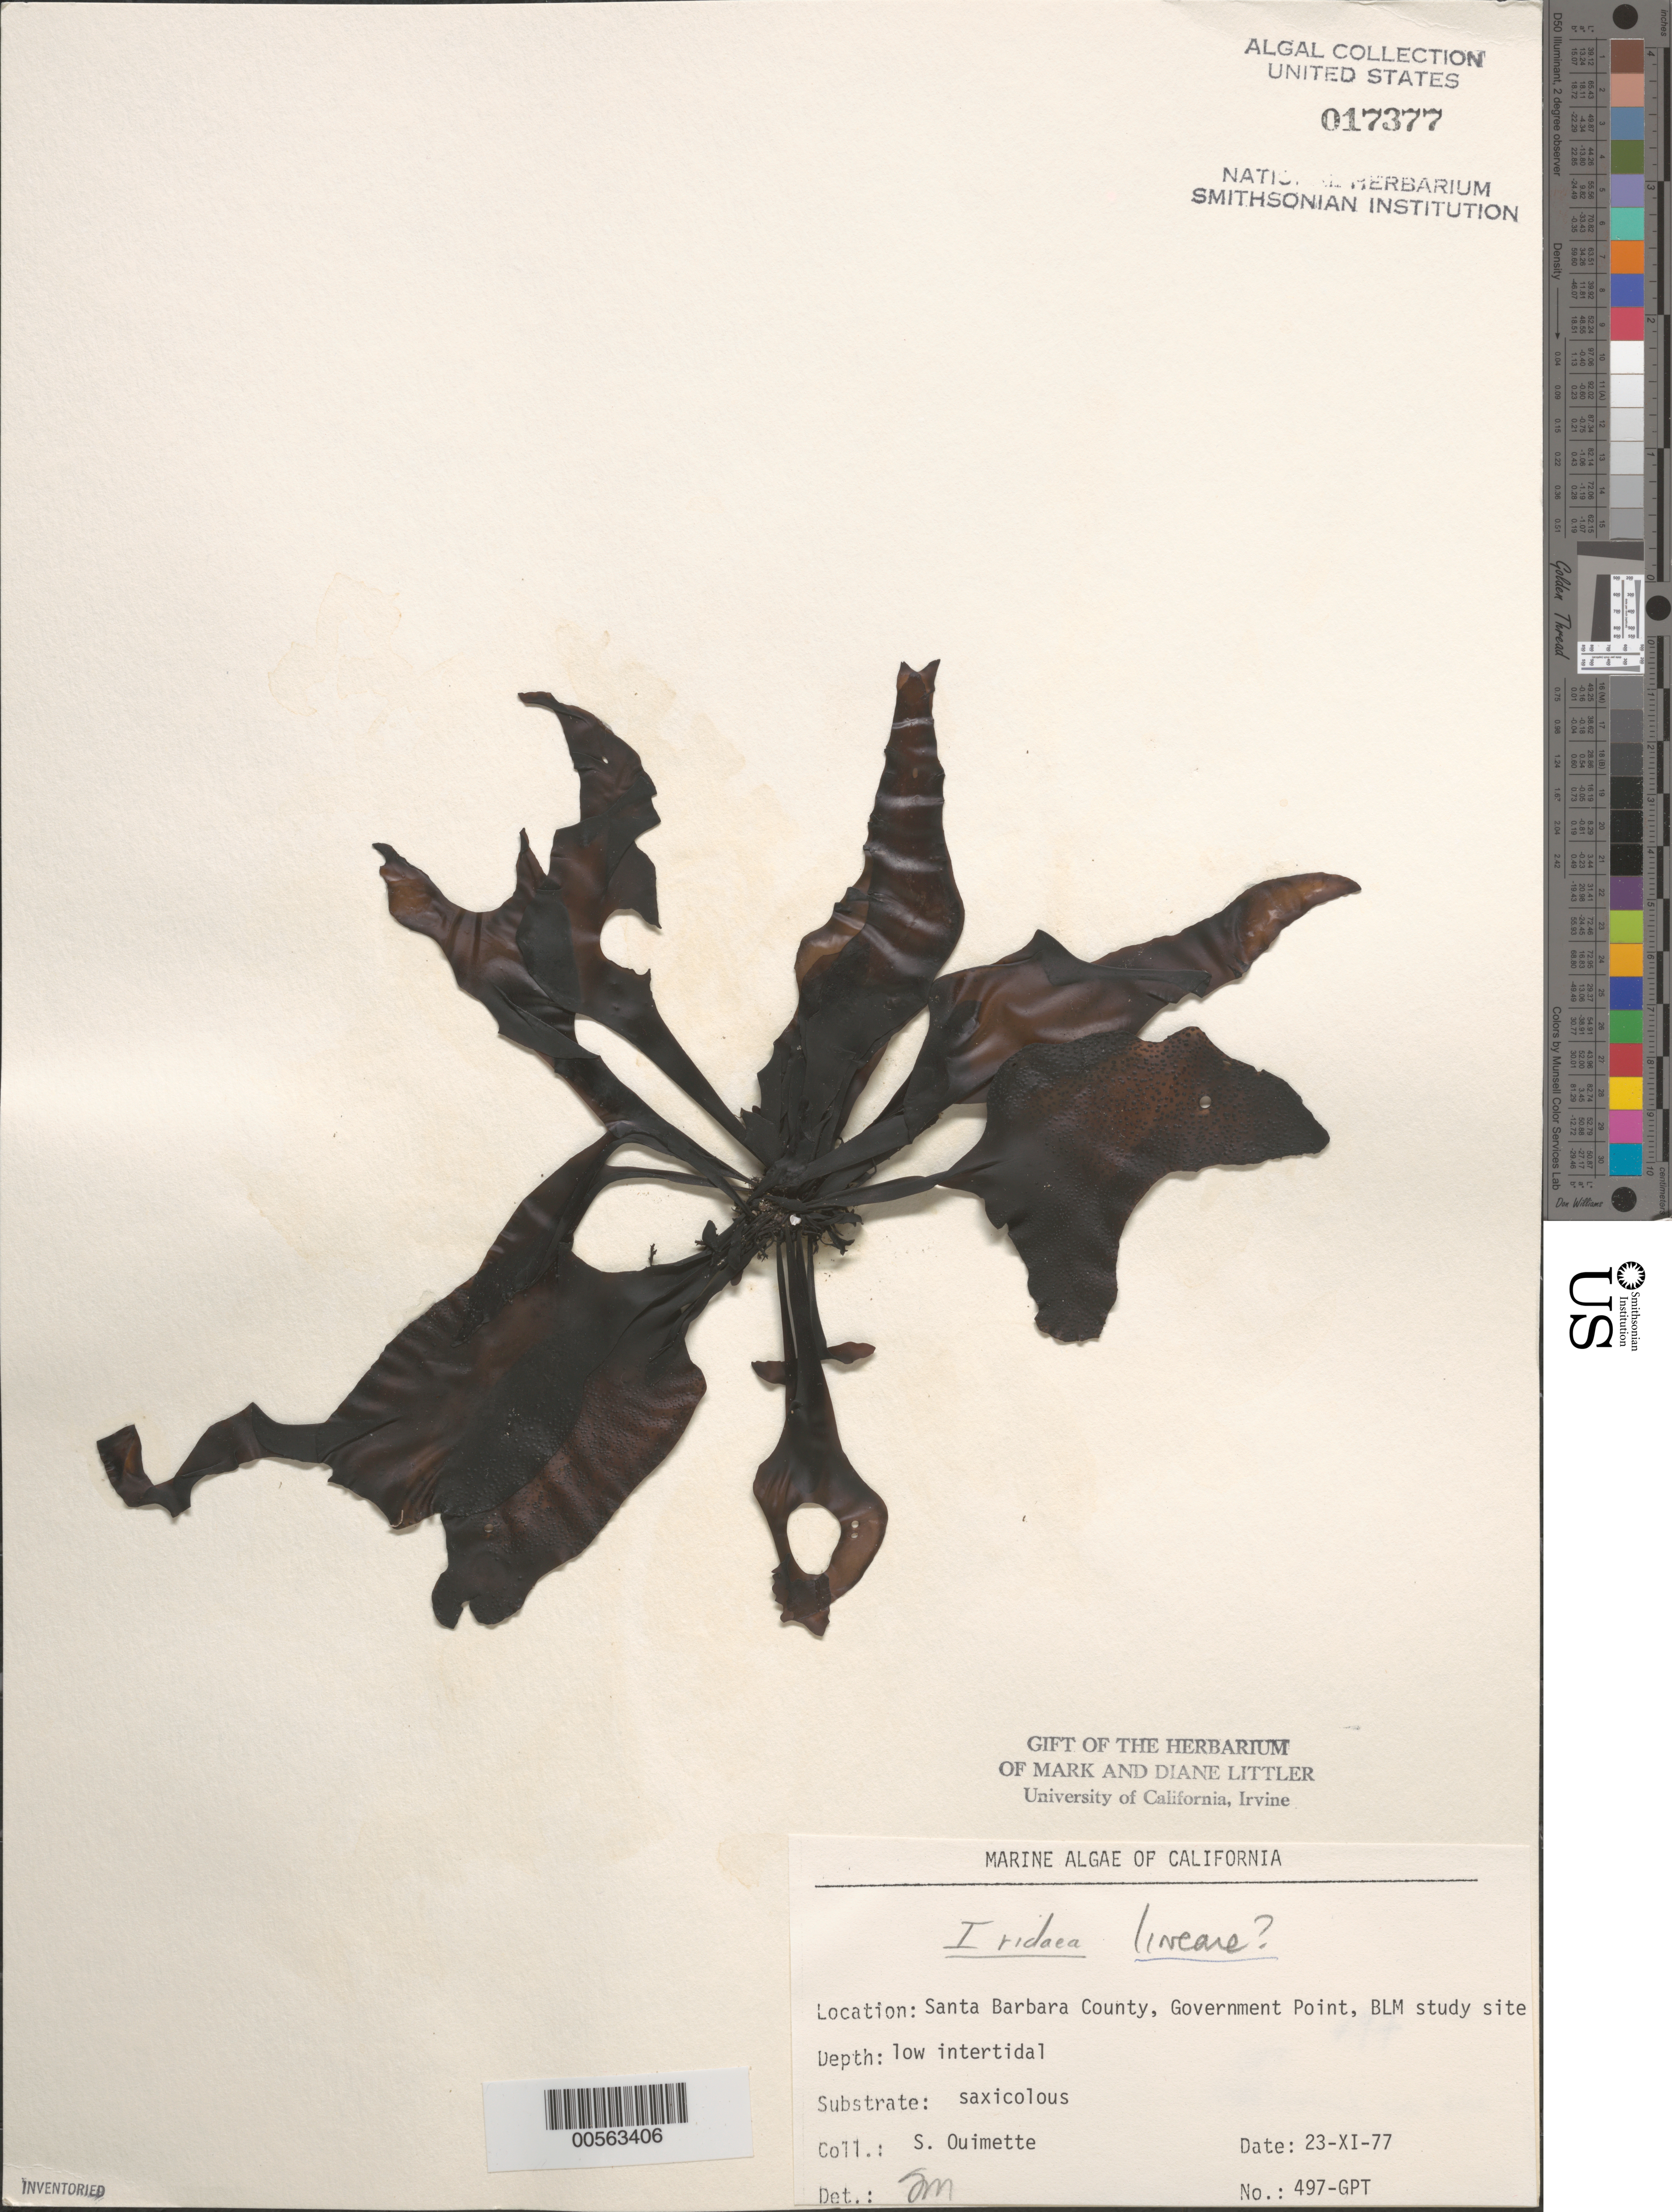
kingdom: Plantae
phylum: Rhodophyta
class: Florideophyceae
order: Gigartinales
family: Gigartinaceae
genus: Mazzaella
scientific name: Mazzaella linearis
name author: (Setchell & N.L. Gardner) Fredericq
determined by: Algae name updating Project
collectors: S. Ouimette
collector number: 497-gpt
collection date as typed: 23 Nov 1977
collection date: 1977-11-23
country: United States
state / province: California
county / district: Santa Barbara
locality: Government Point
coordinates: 34 26'31"N, 120 24'06"W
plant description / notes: BLM-SOCALBIGHT Rocky Intertidal Survey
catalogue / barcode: US 17377